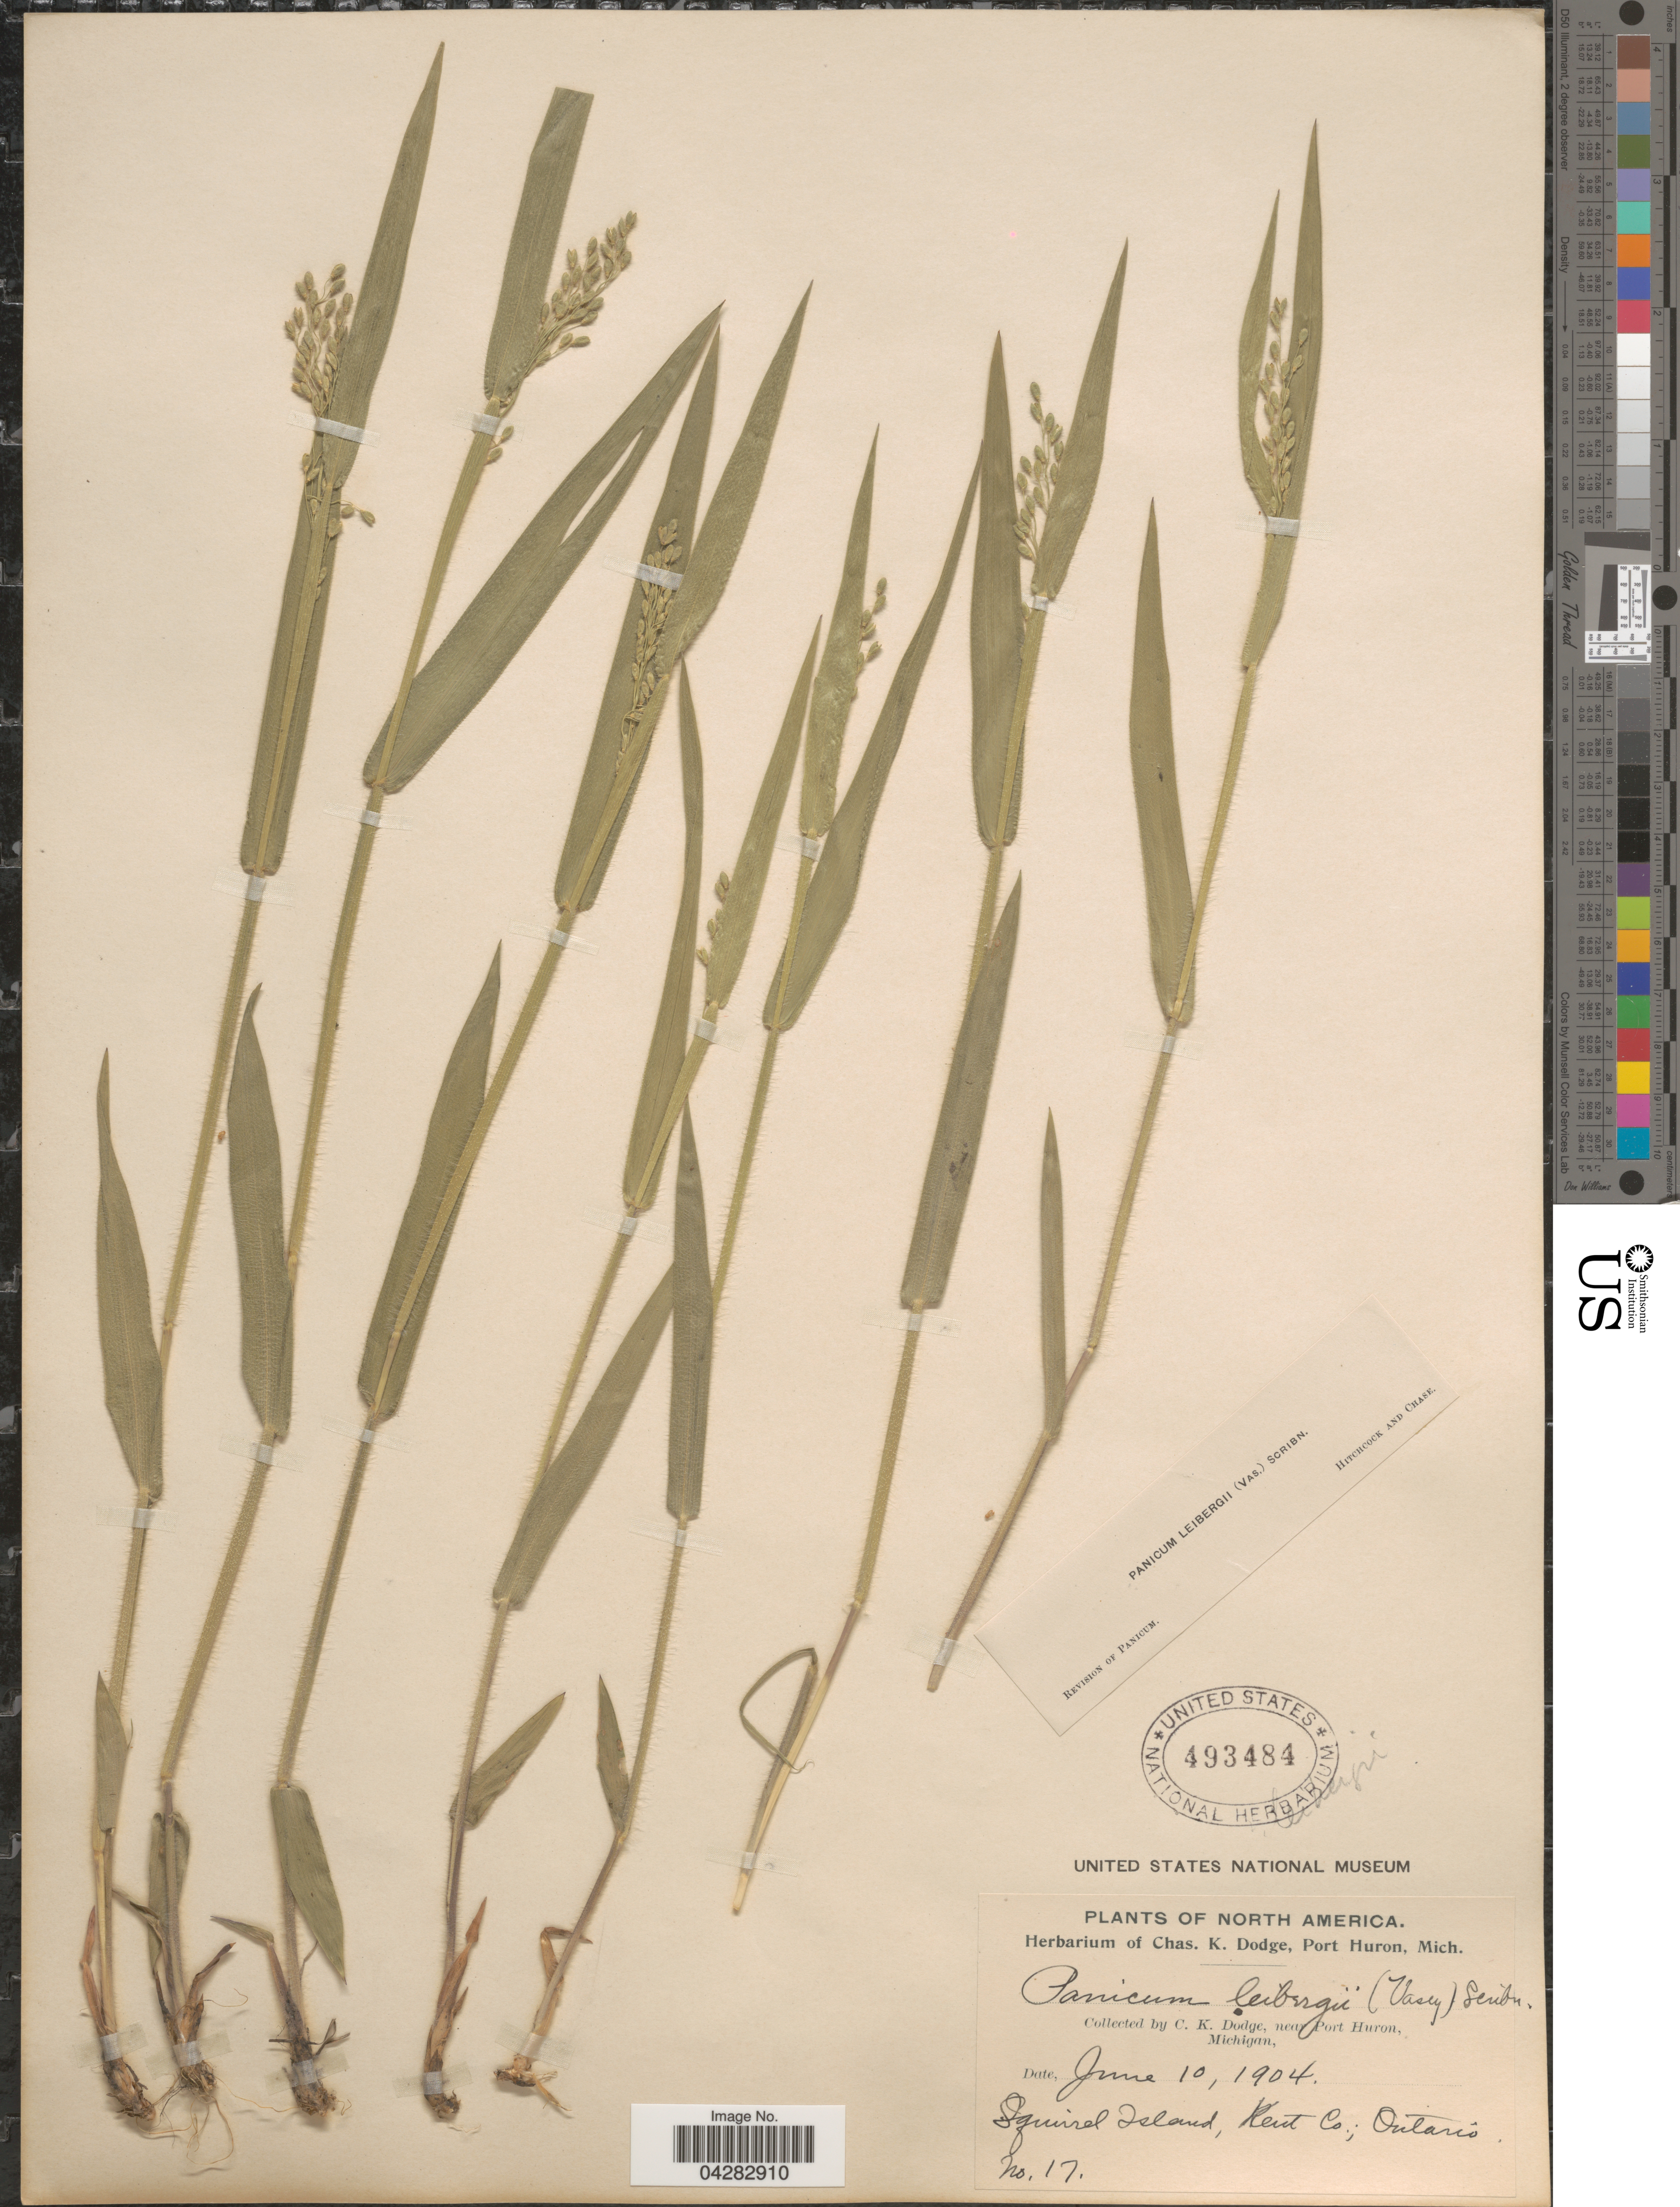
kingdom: Plantae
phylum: Tracheophyta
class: Liliopsida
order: Poales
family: Poaceae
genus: Dichanthelium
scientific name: Dichanthelium leibergii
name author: (Vasey) Gould & C.A. Clark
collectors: C. K. Dodge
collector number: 17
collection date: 1904-06-10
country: Canada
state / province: Ontario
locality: Squirrel Island, Kent Co.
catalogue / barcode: US 493484